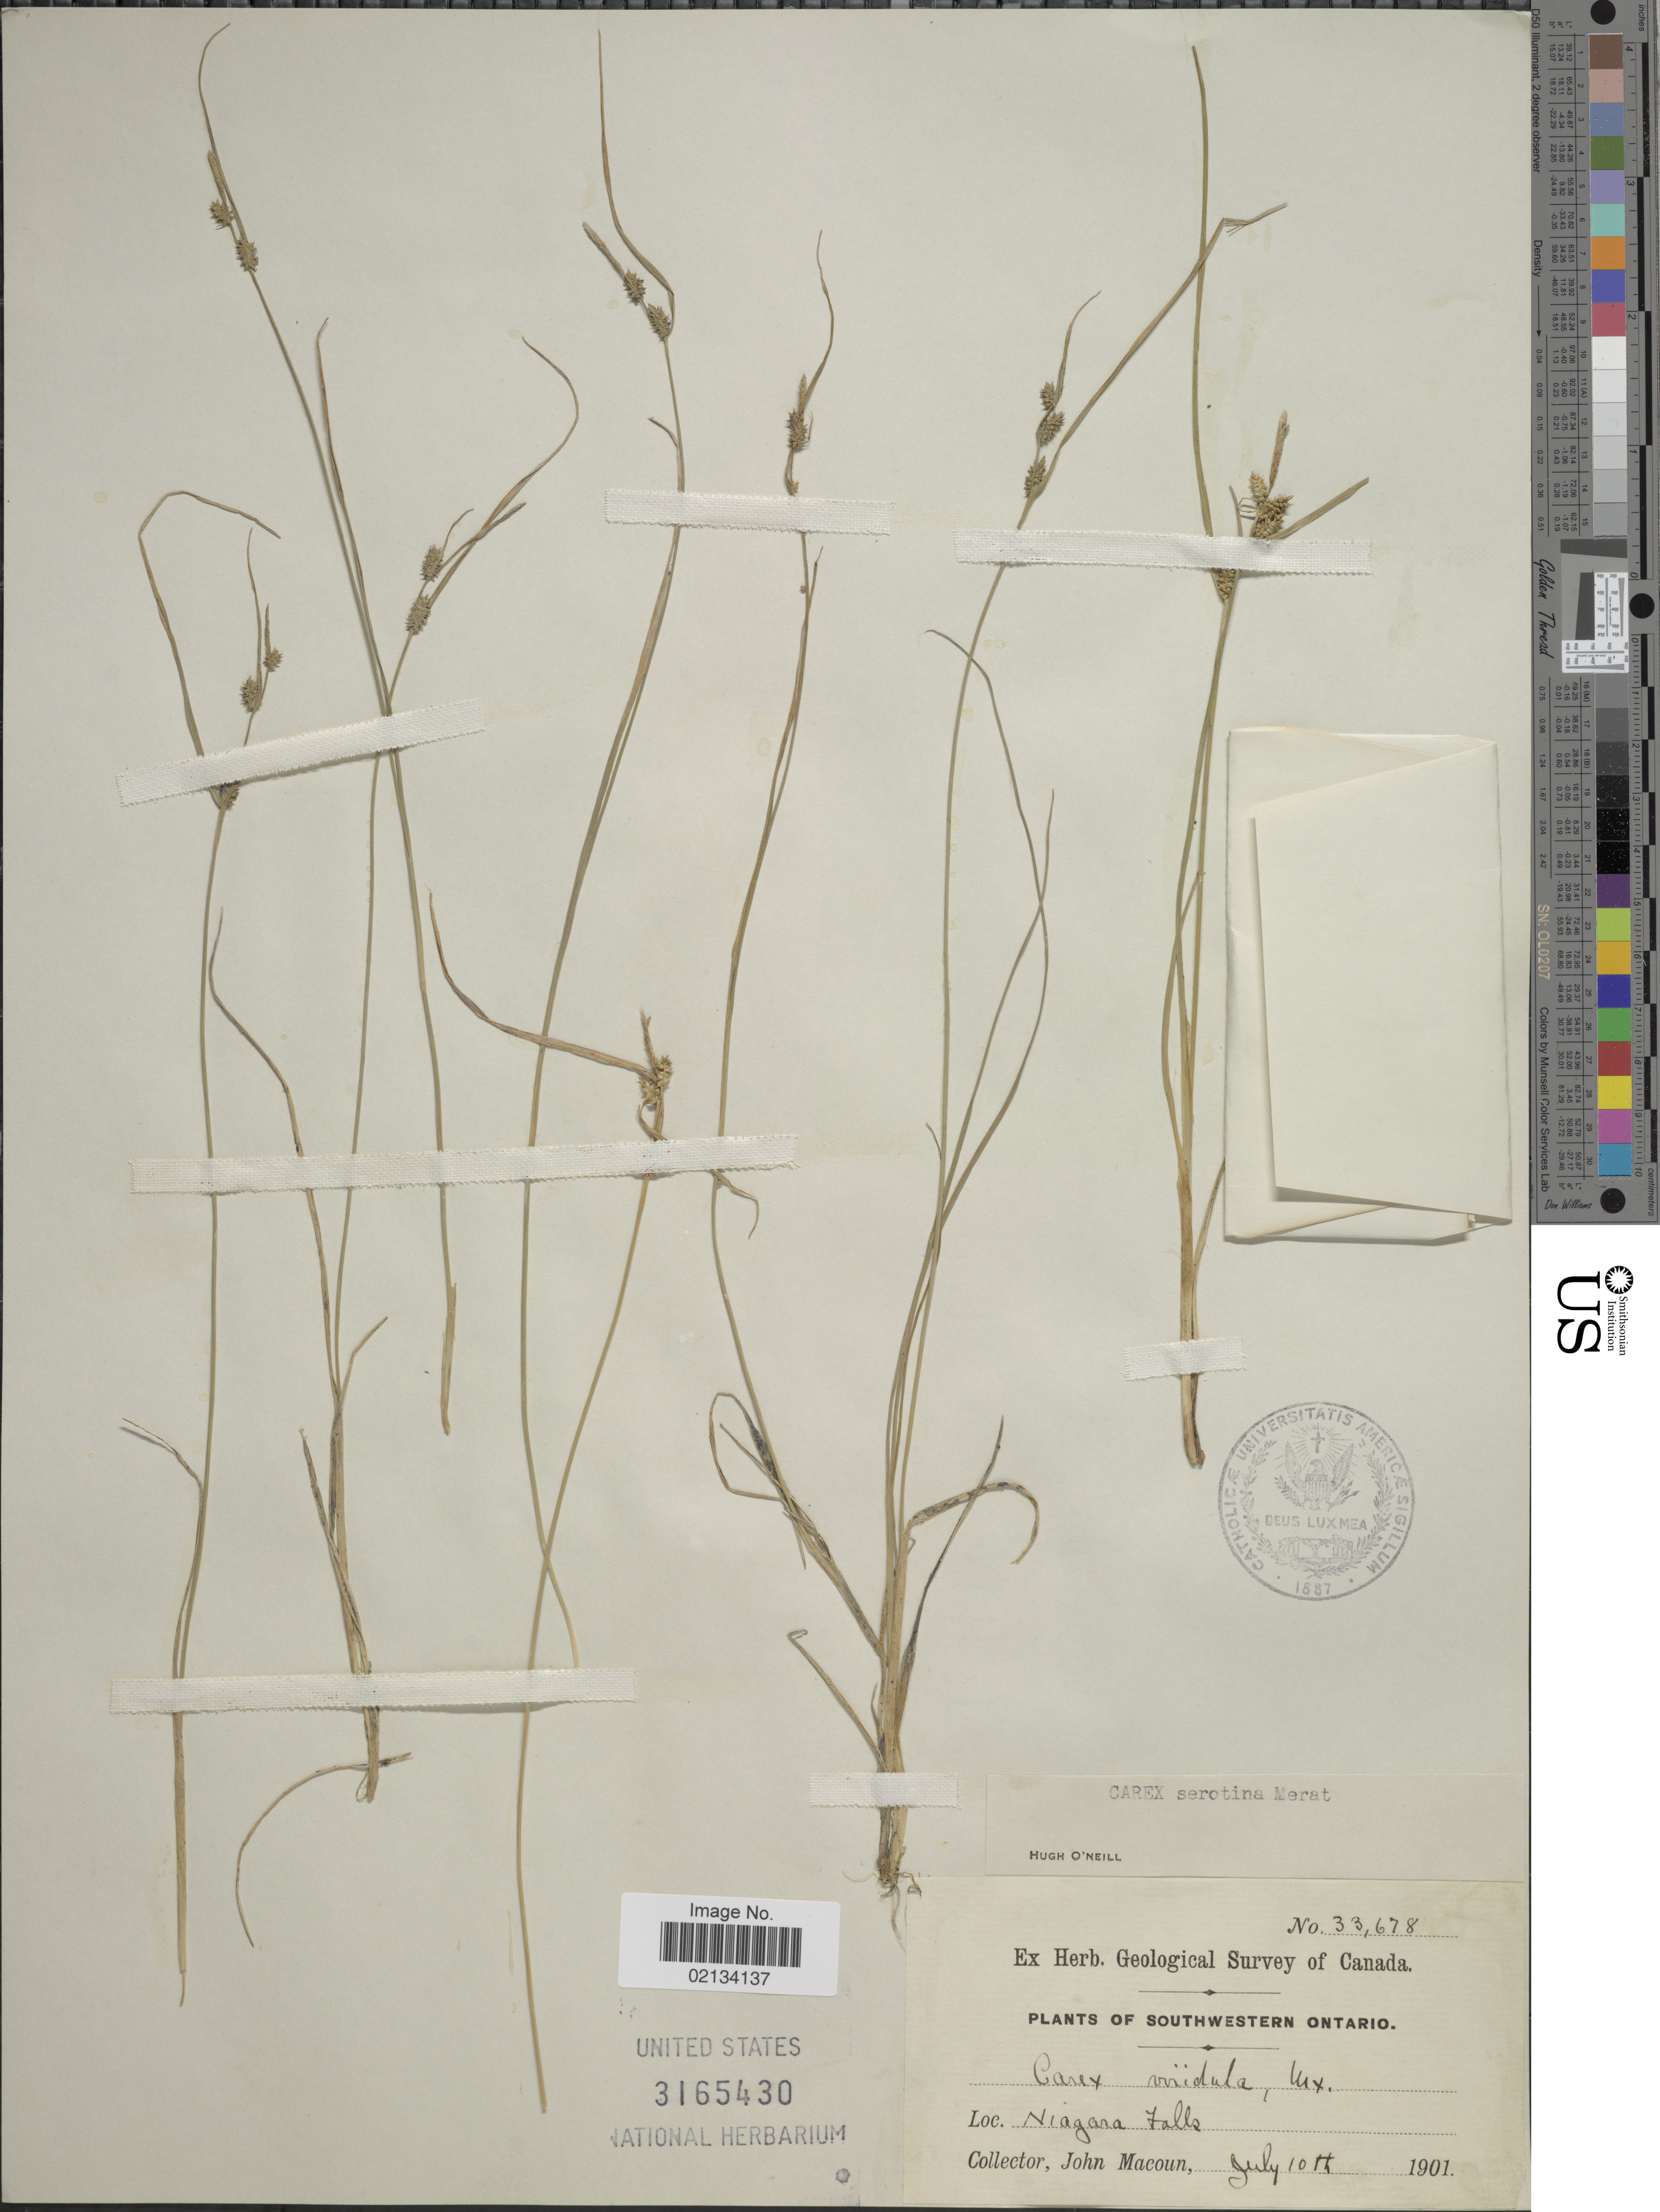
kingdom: Plantae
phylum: Tracheophyta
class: Liliopsida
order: Poales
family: Cyperaceae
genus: Carex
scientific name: Carex oederi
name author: Retz.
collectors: J. Macoun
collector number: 33678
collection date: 1901-07-10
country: Canada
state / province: Ontario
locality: Southwestern Ontario, Niagara Falls.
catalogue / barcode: US 3165430